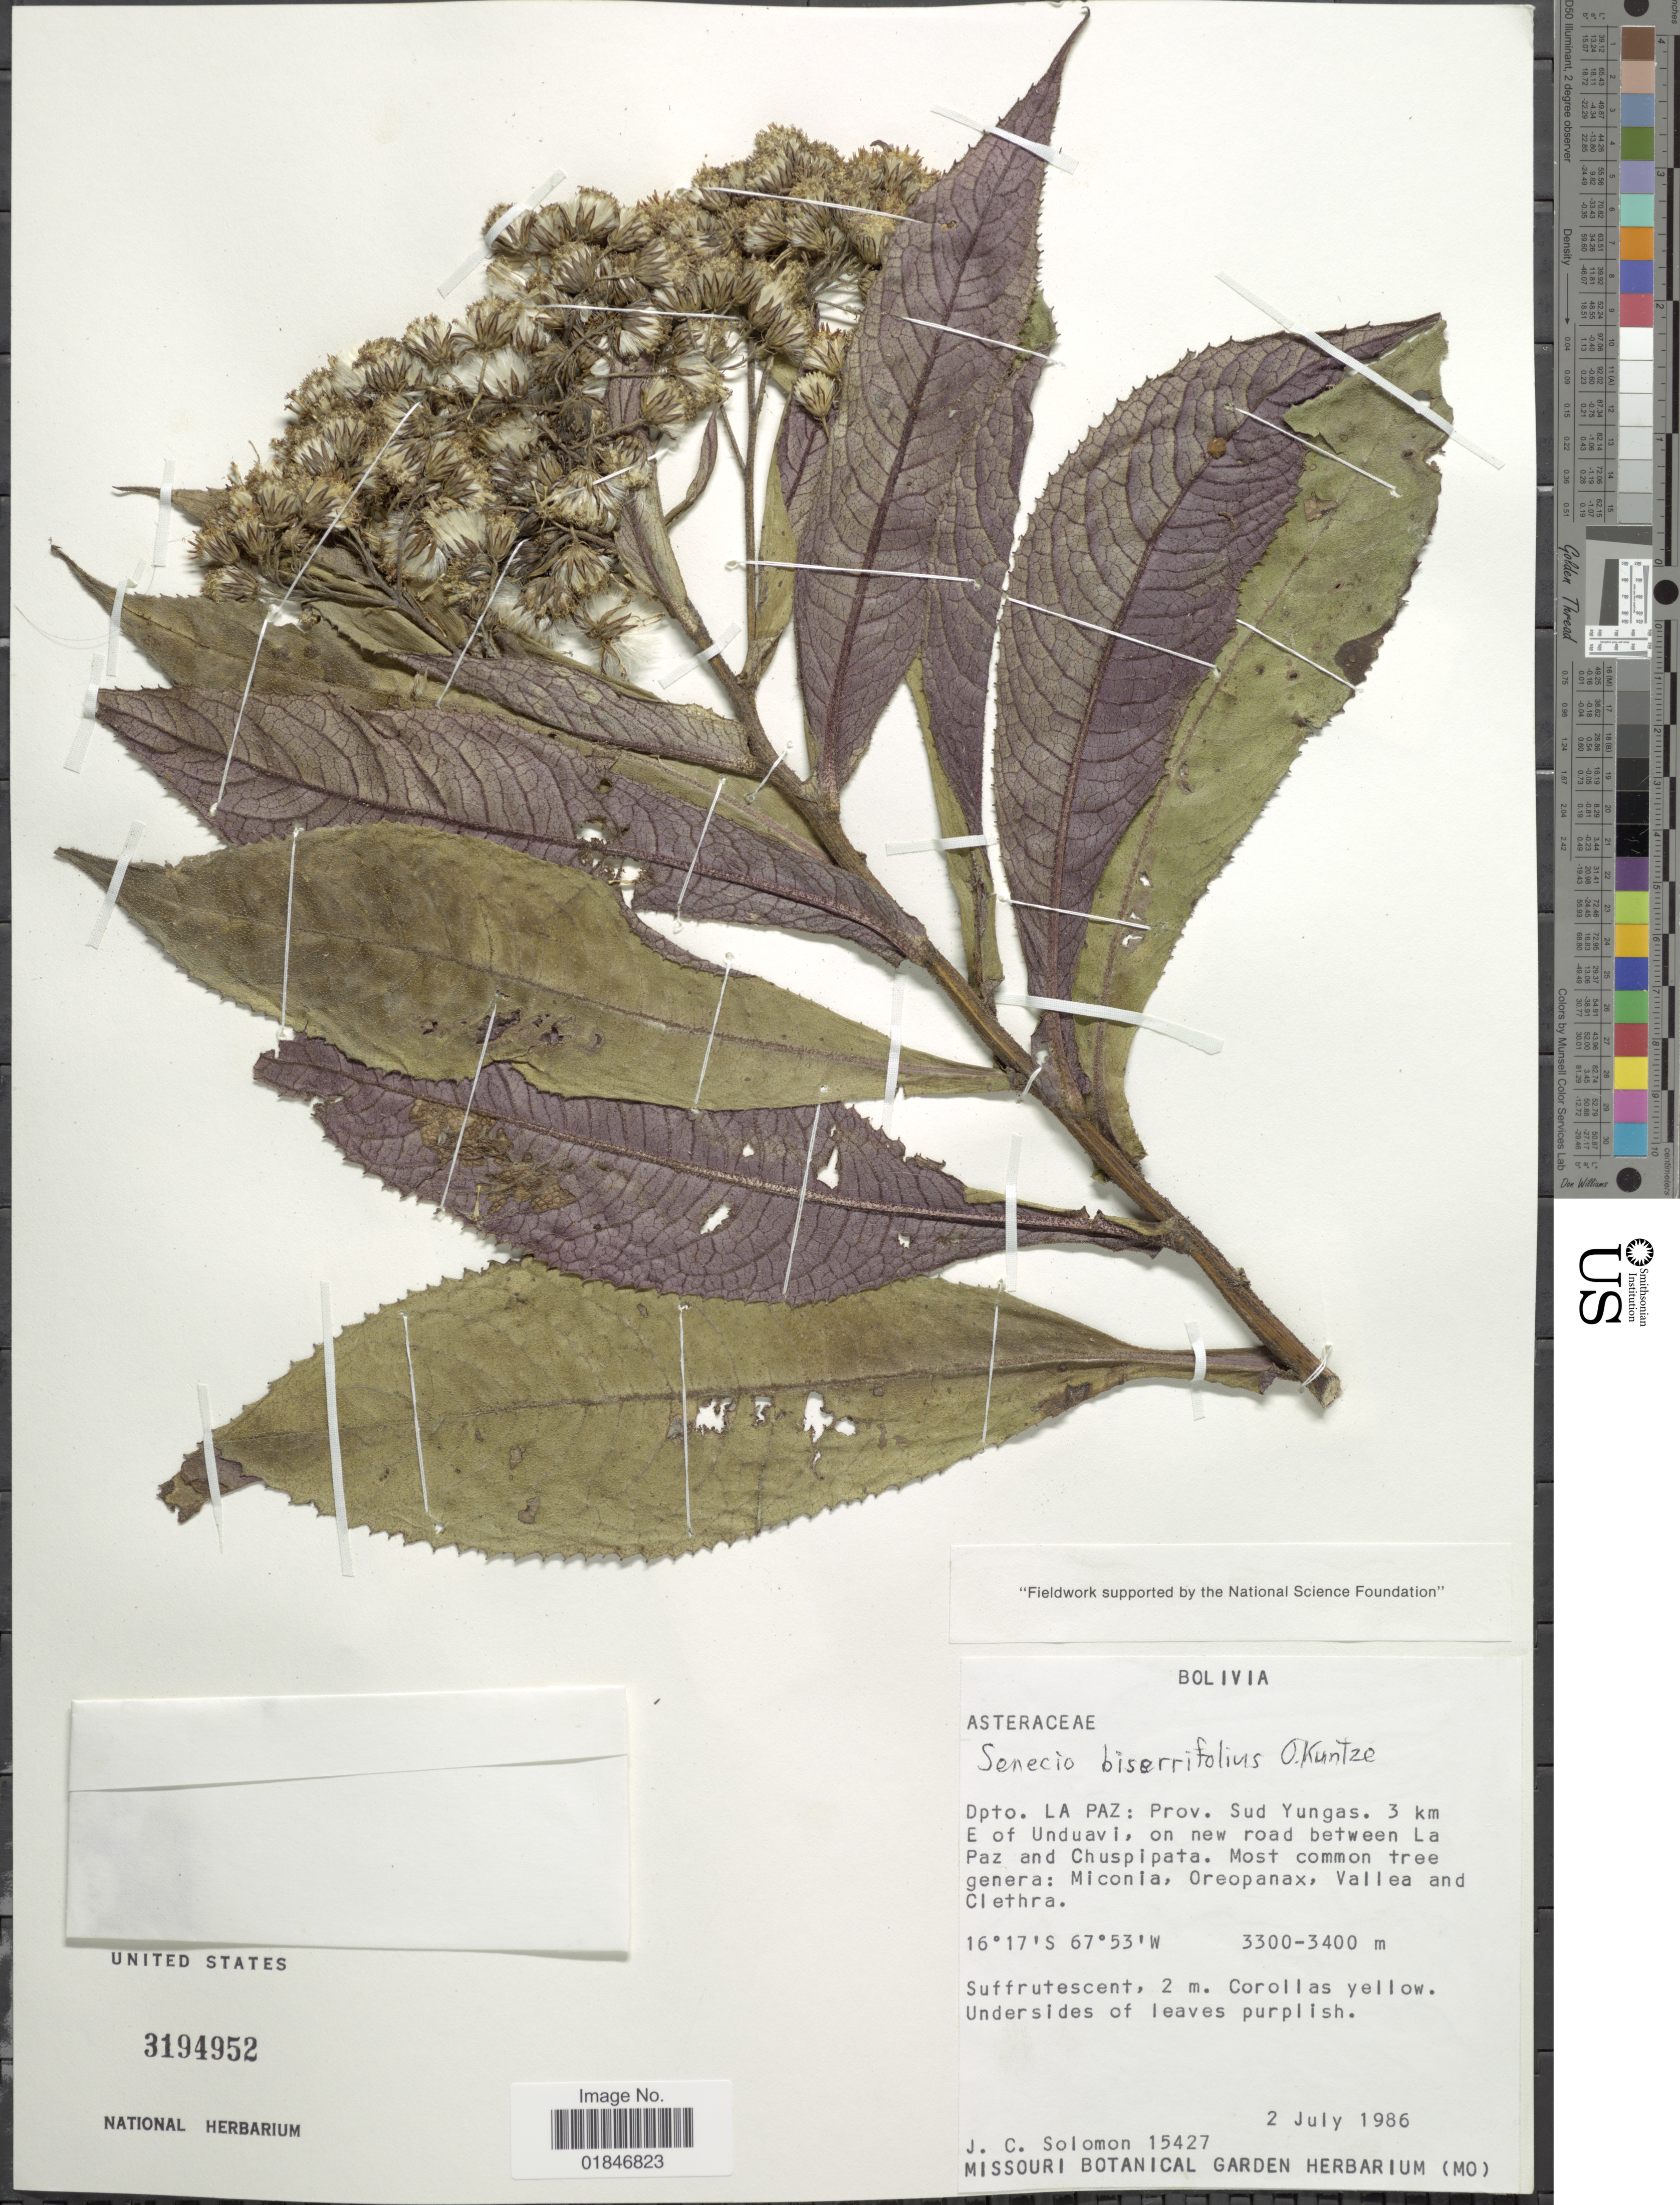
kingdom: Plantae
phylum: Tracheophyta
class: Magnoliopsida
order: Asterales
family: Asteraceae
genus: Dendrophorbium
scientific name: Dendrophorbium biserrifolium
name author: (Kuntze) D.J.N. Hind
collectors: J. C. Solomon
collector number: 15427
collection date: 1986-07-02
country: Bolivia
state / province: La Paz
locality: Dpto. La Paz: Prov. Sud Yungas. 3 km E of Unduavi, on new road between La Paz and Chuspipata.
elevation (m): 3300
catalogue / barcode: US 3194952